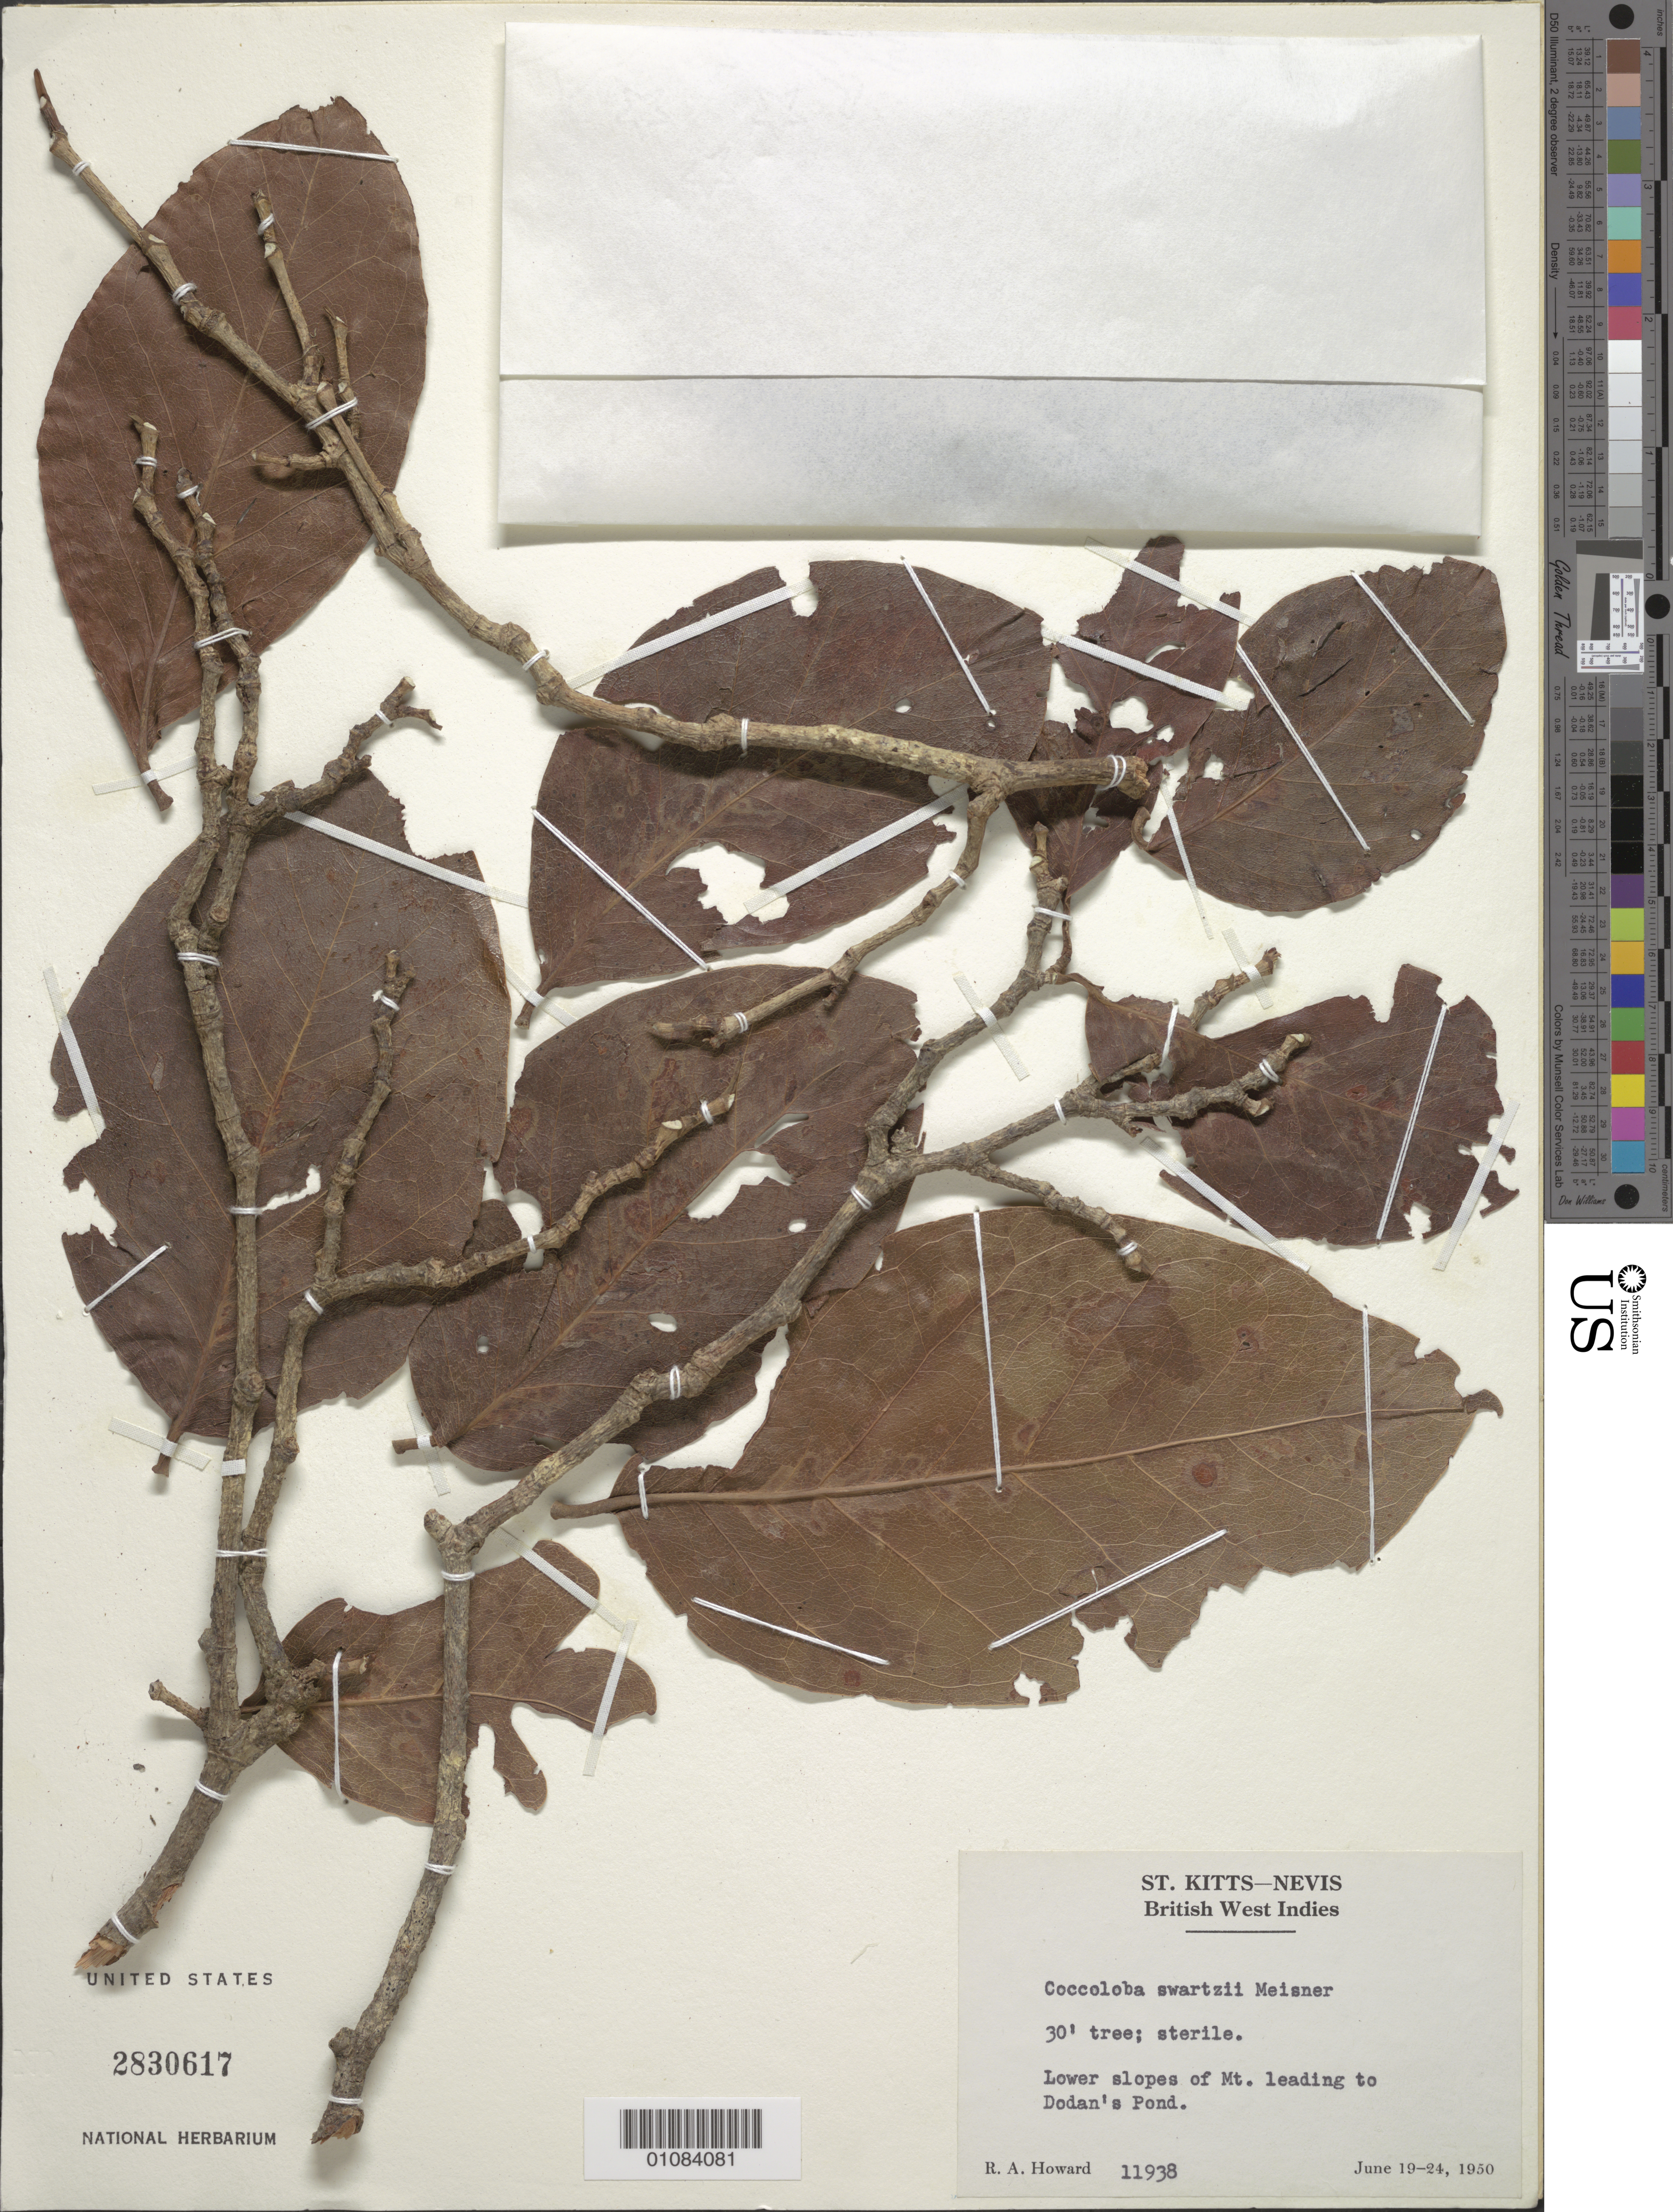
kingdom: Plantae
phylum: Tracheophyta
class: Magnoliopsida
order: Caryophyllales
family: Polygonaceae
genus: Coccoloba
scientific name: Coccoloba swartzii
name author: Meisn.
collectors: R. A. Howard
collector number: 11938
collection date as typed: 19 Jun 1950 to 24 Jun 1950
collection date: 1950-06-19/1950-06-24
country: St. Christopher-Nevis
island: St. Christopher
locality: Lower slopes of Mt. leading to Dodan's pond.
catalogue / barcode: US 2830617